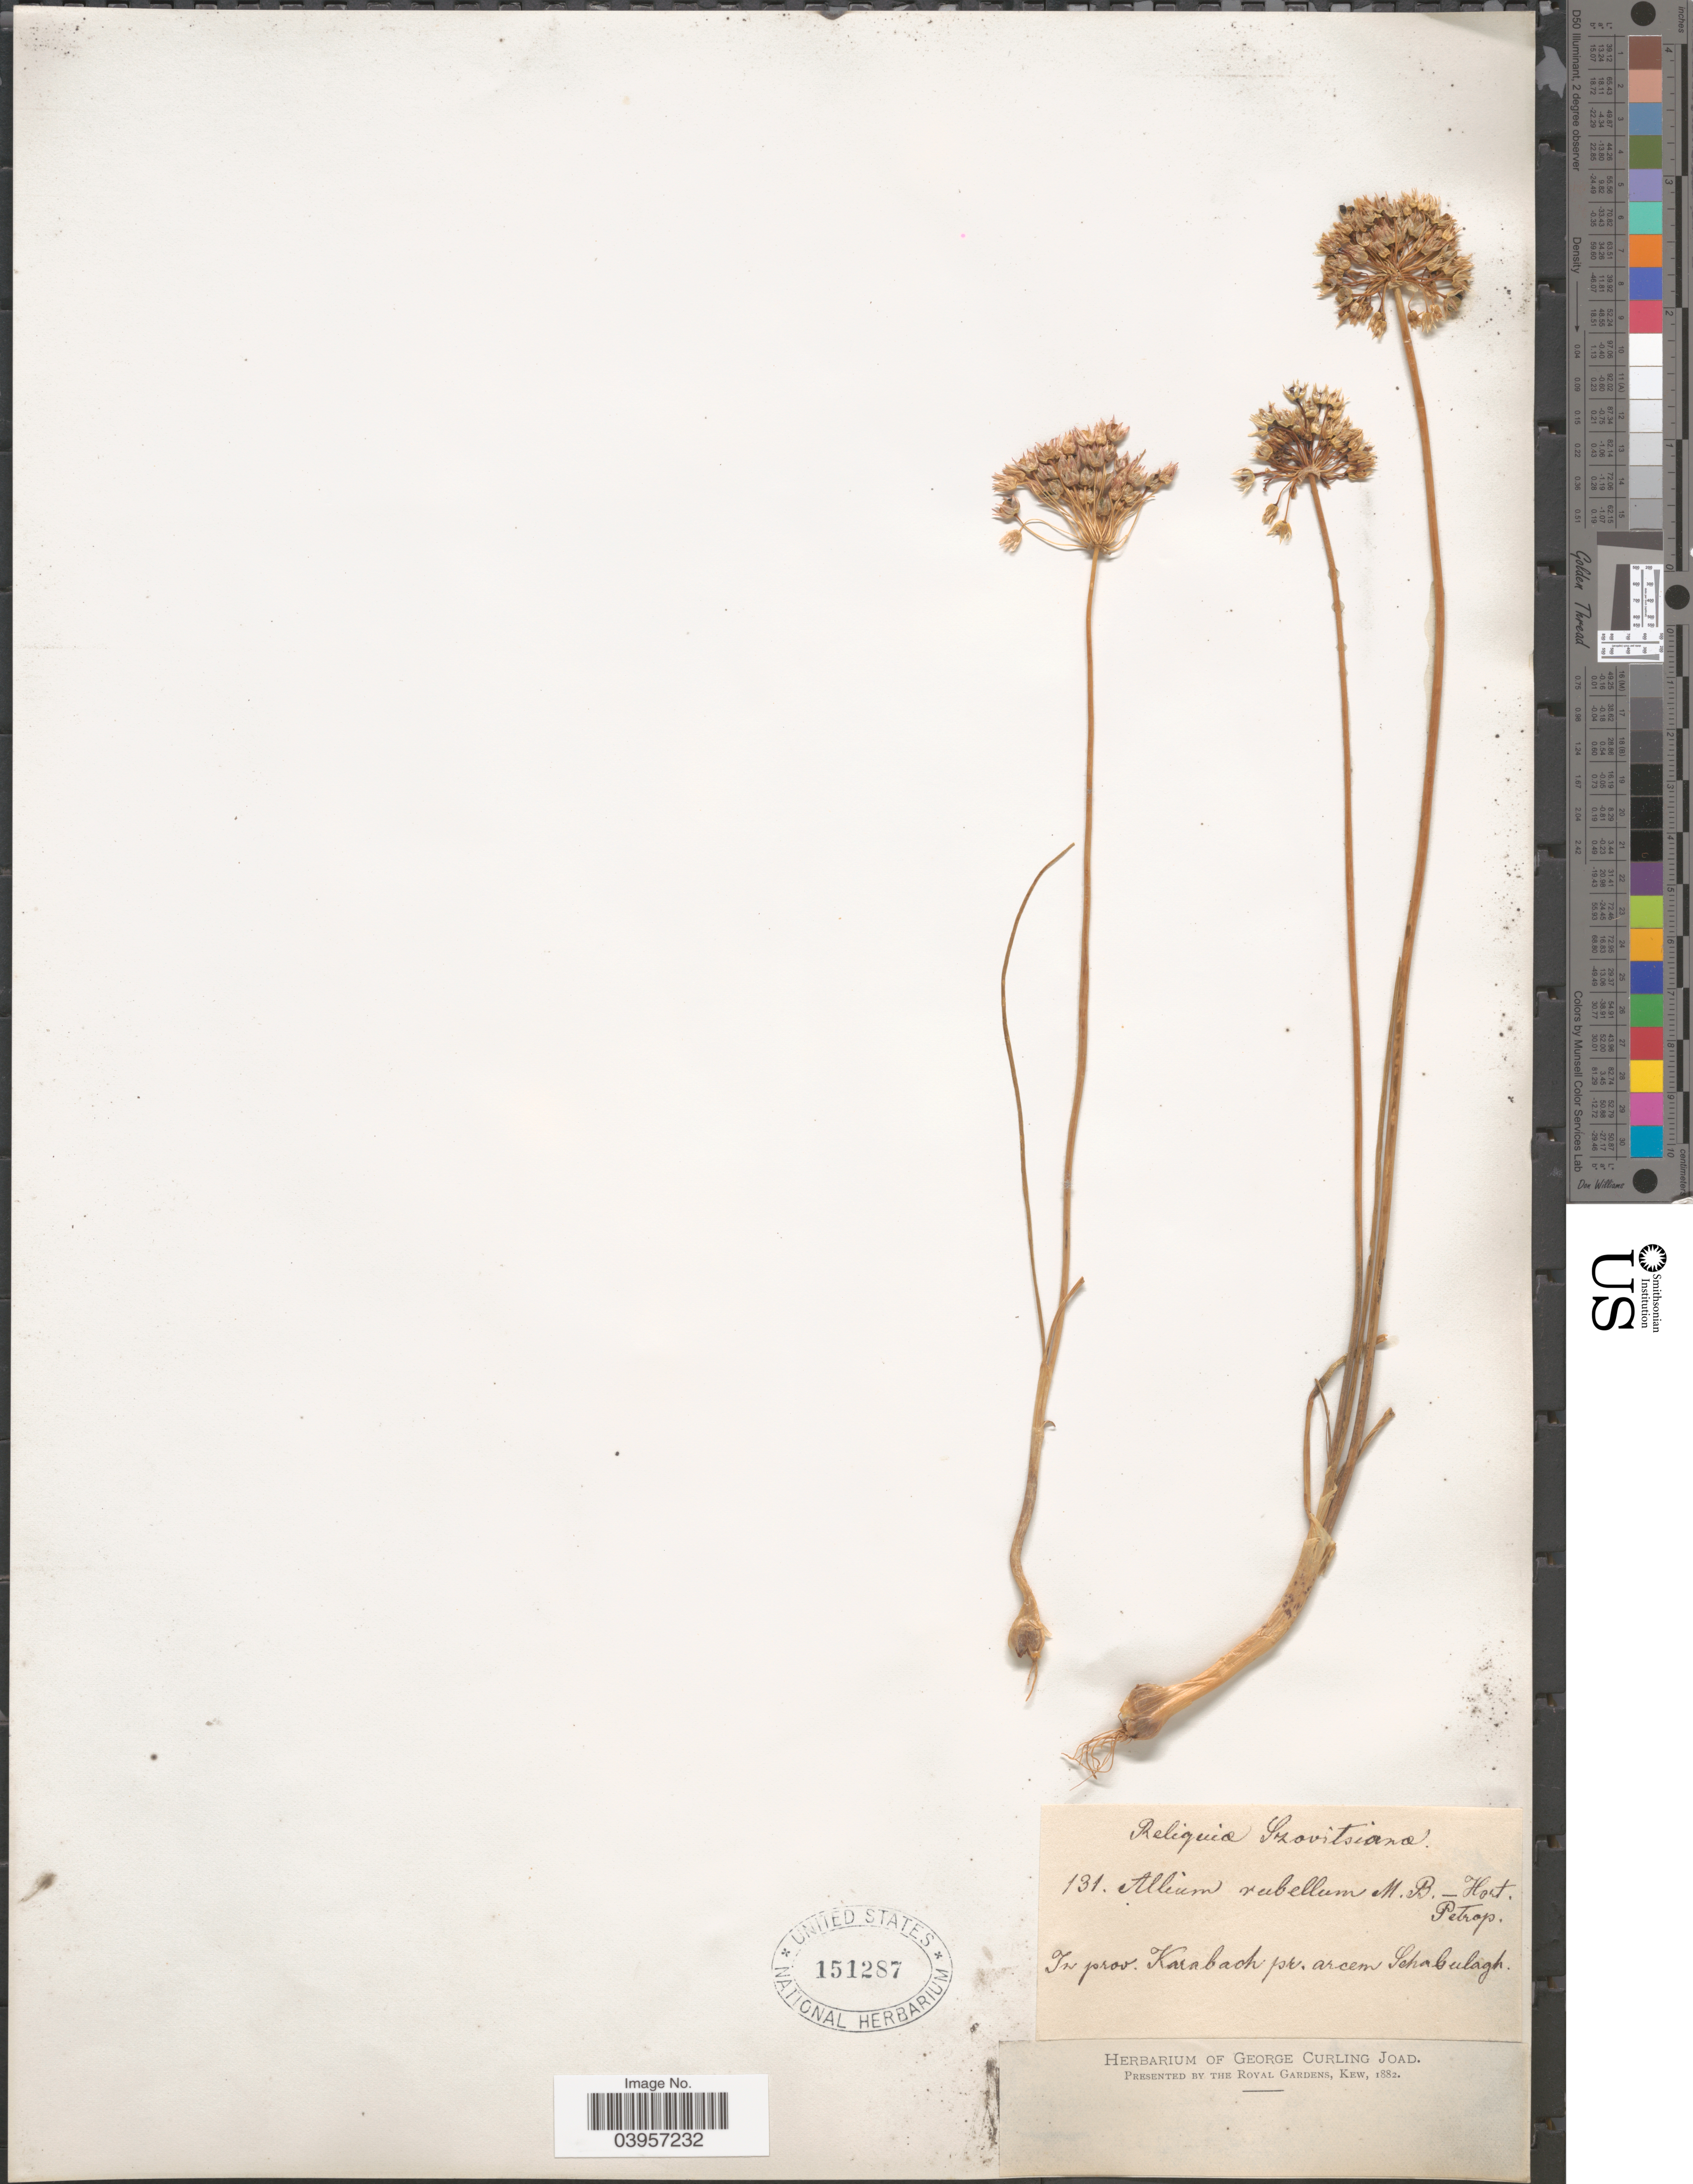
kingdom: Plantae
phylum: Tracheophyta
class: Liliopsida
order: Asparagales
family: Amaryllidaceae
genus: Allium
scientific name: Allium rubellum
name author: M. Bieb.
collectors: ex herb. George Curling Joad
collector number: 131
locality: In prov. Karabach pr. arcem Schabulagh.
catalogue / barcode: US 151287